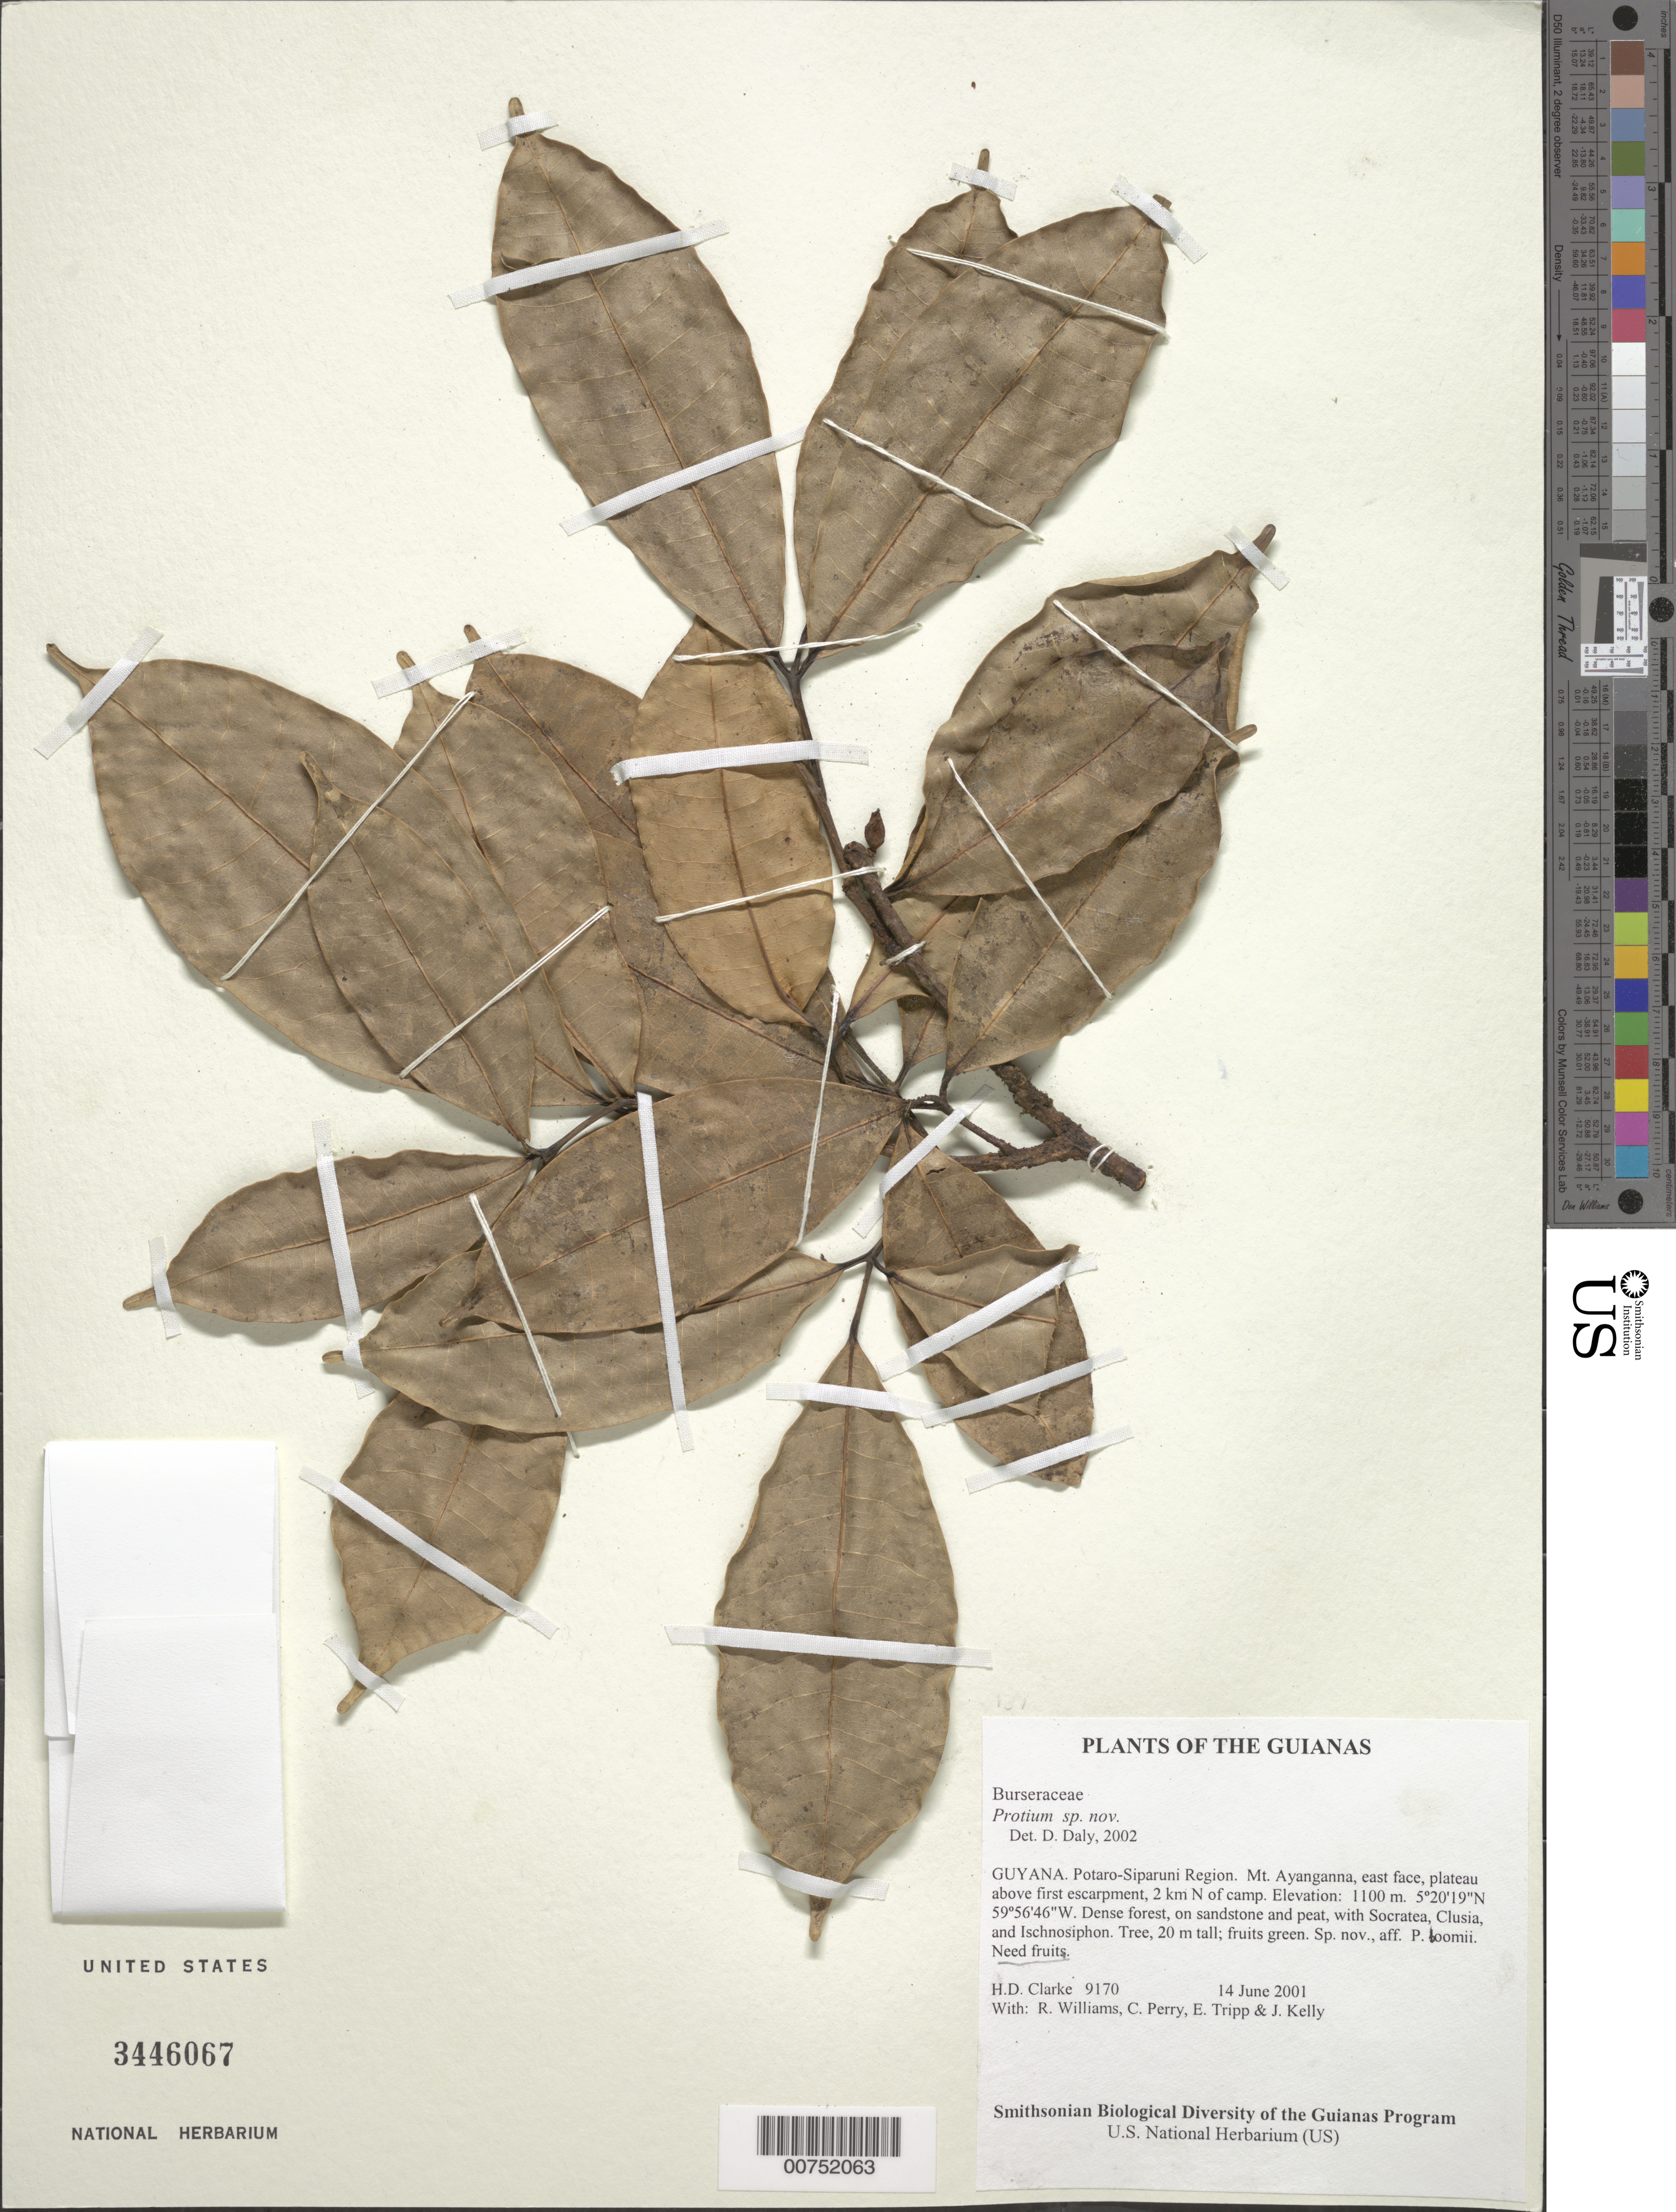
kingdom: Plantae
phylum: Tracheophyta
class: Magnoliopsida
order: Sapindales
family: Burseraceae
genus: Protium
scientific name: Protium cornutum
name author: Daly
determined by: Daly, D.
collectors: H. D. Clarke, R. Williams, C. Perry, E. Tripp & J. Kelly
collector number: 9170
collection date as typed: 14 June 2001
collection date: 2001-06-14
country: Guyana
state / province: Potaro-Siparuni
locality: Mt. Ayanganna, east face, plateau above first escarpment, 2 km N of camp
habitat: Dense forest, on sandstone and peat, with Socratea, Clusia, and Ischnosiphon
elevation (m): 1100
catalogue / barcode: US 3446067